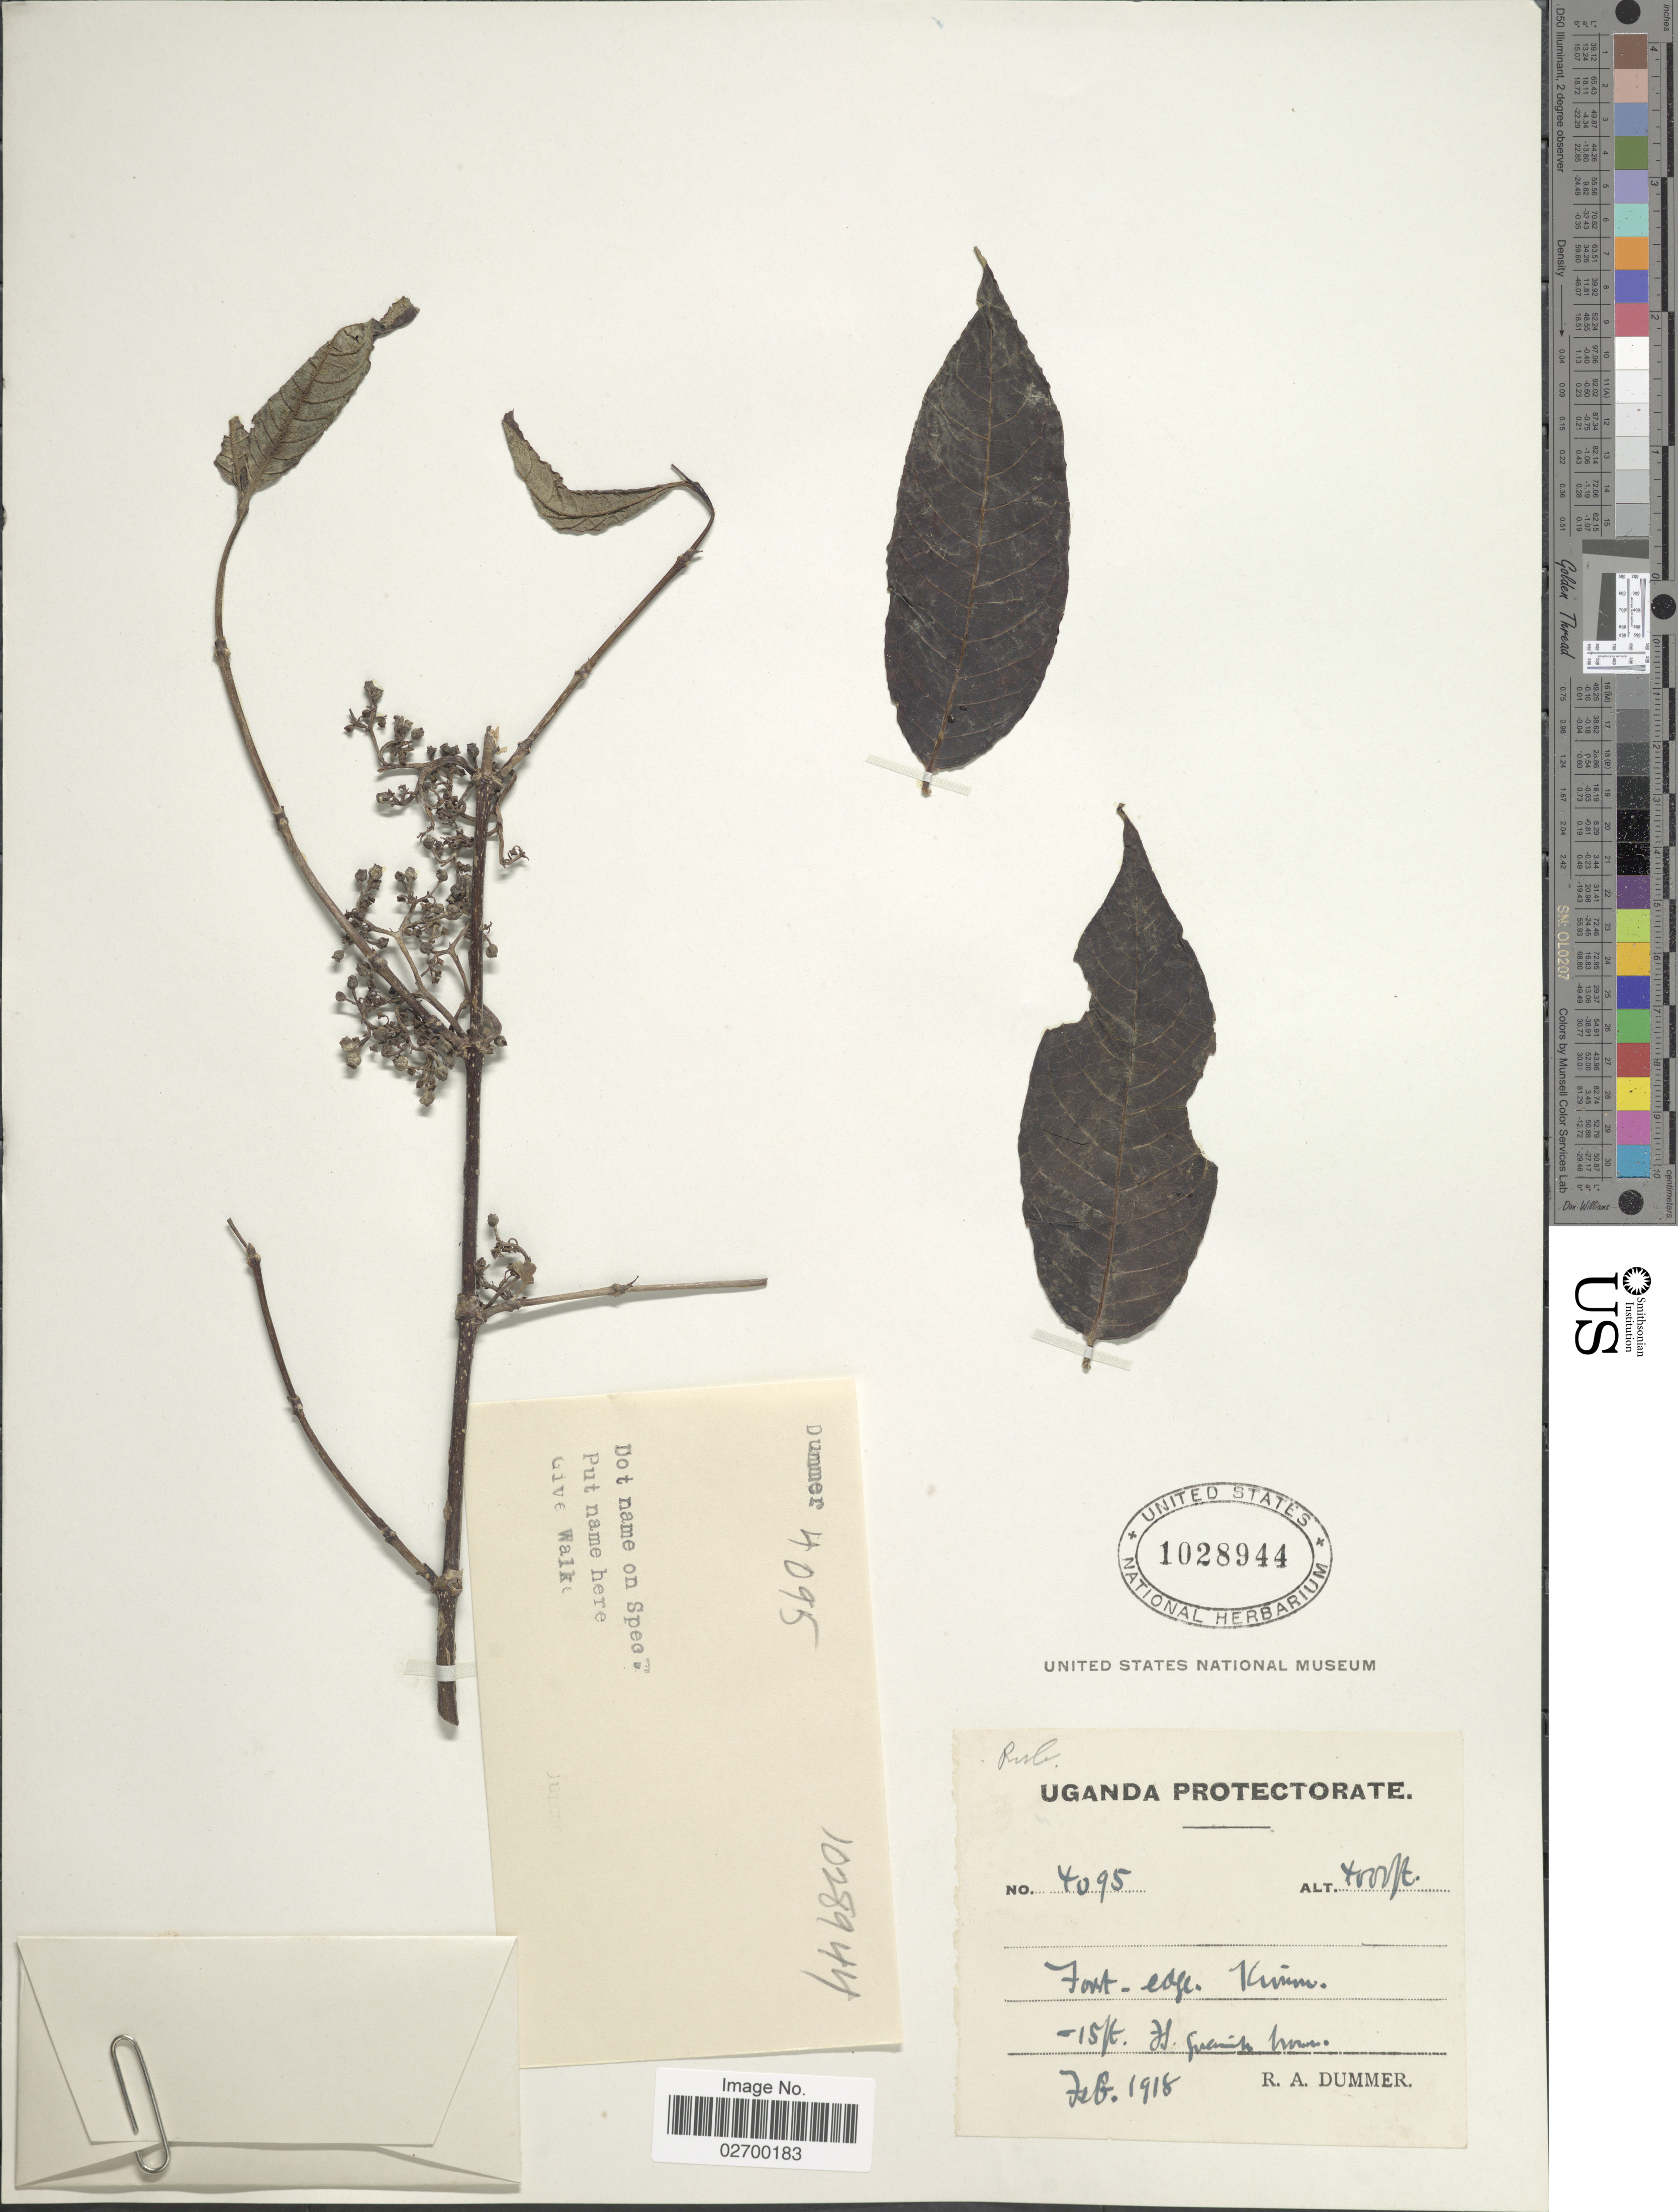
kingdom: Plantae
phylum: Tracheophyta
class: Magnoliopsida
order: Gentianales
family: Rubiaceae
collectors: R. Dümmer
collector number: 4095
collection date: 1918-02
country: Uganda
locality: Kivuvu [interpreted]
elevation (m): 1219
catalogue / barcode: US 1028944